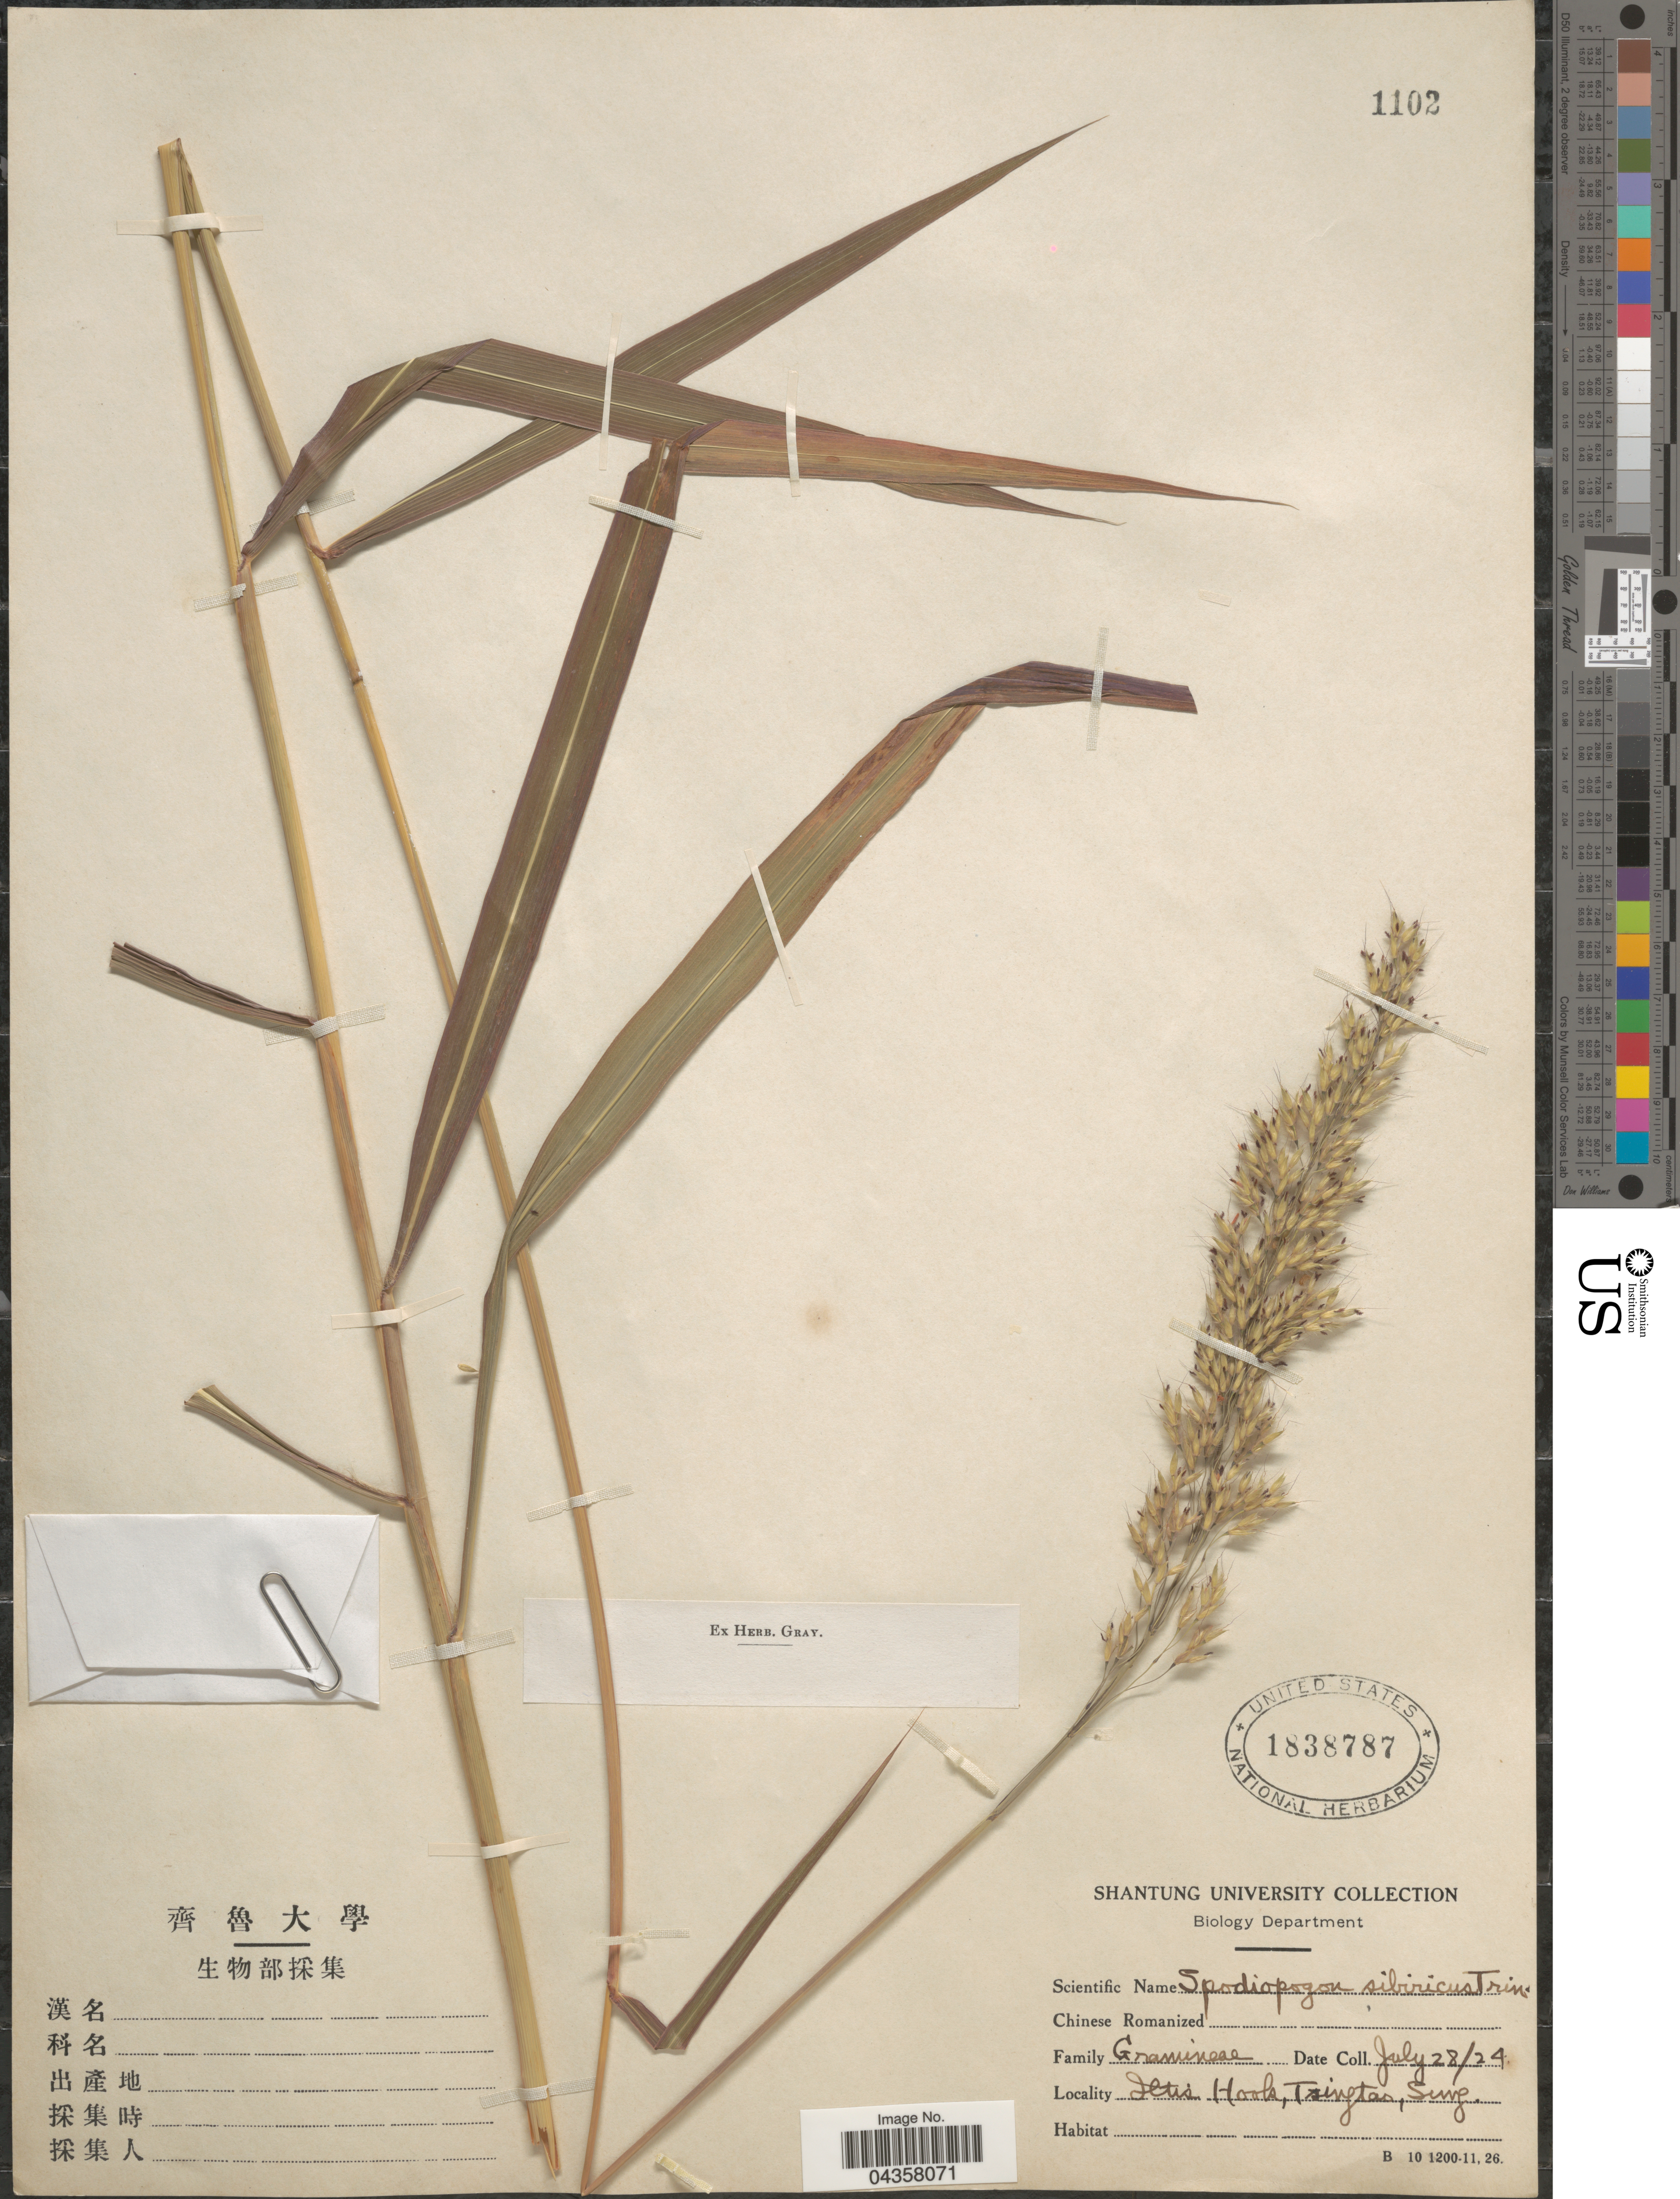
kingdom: Plantae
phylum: Tracheophyta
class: Liliopsida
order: Poales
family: Poaceae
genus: Spodiopogon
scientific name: Spodiopogon sibiricus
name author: Trin.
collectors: Shantung University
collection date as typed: Transcribed d/m/y: 28/7/24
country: China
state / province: Shandong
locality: Iltis Hook, Tsingtao, Seng [interpreted].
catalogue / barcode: US 1838787